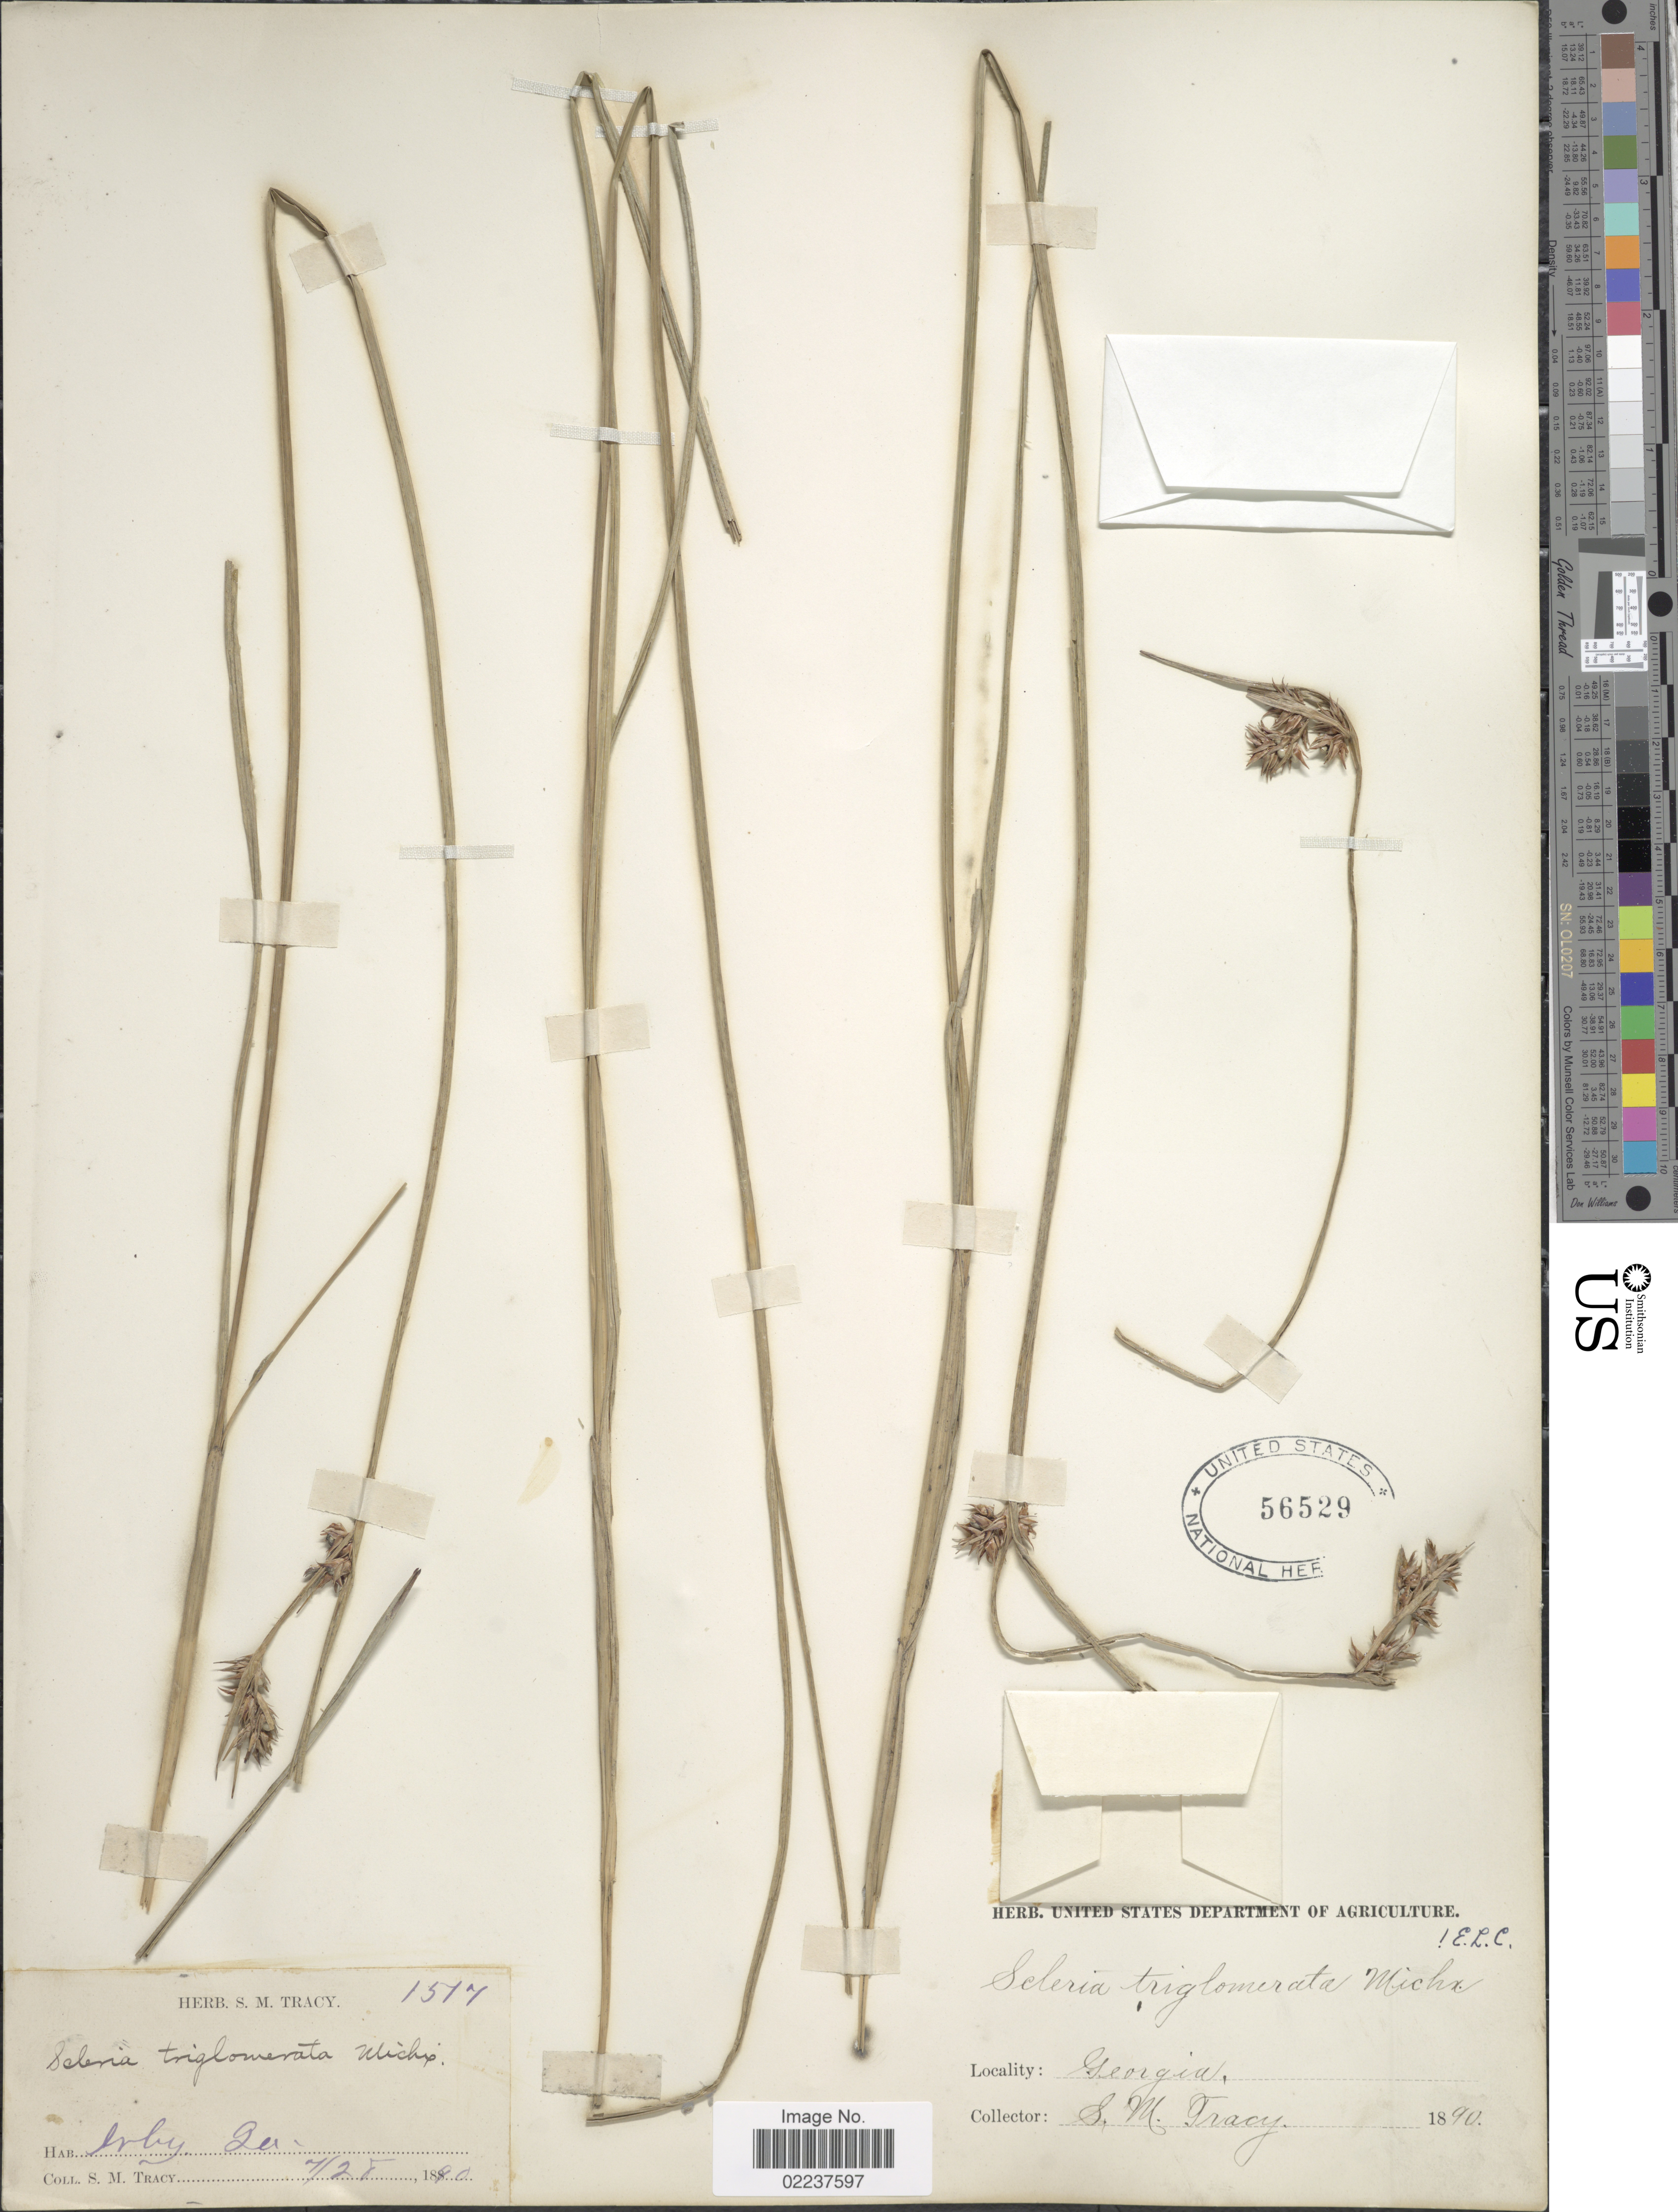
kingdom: Plantae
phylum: Tracheophyta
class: Liliopsida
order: Poales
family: Cyperaceae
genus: Scleria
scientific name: Scleria triglomerata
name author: Michx.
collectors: S. M. Tracy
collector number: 1517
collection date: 1890-07-28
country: United States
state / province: Georgia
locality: Irby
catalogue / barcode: US 56529